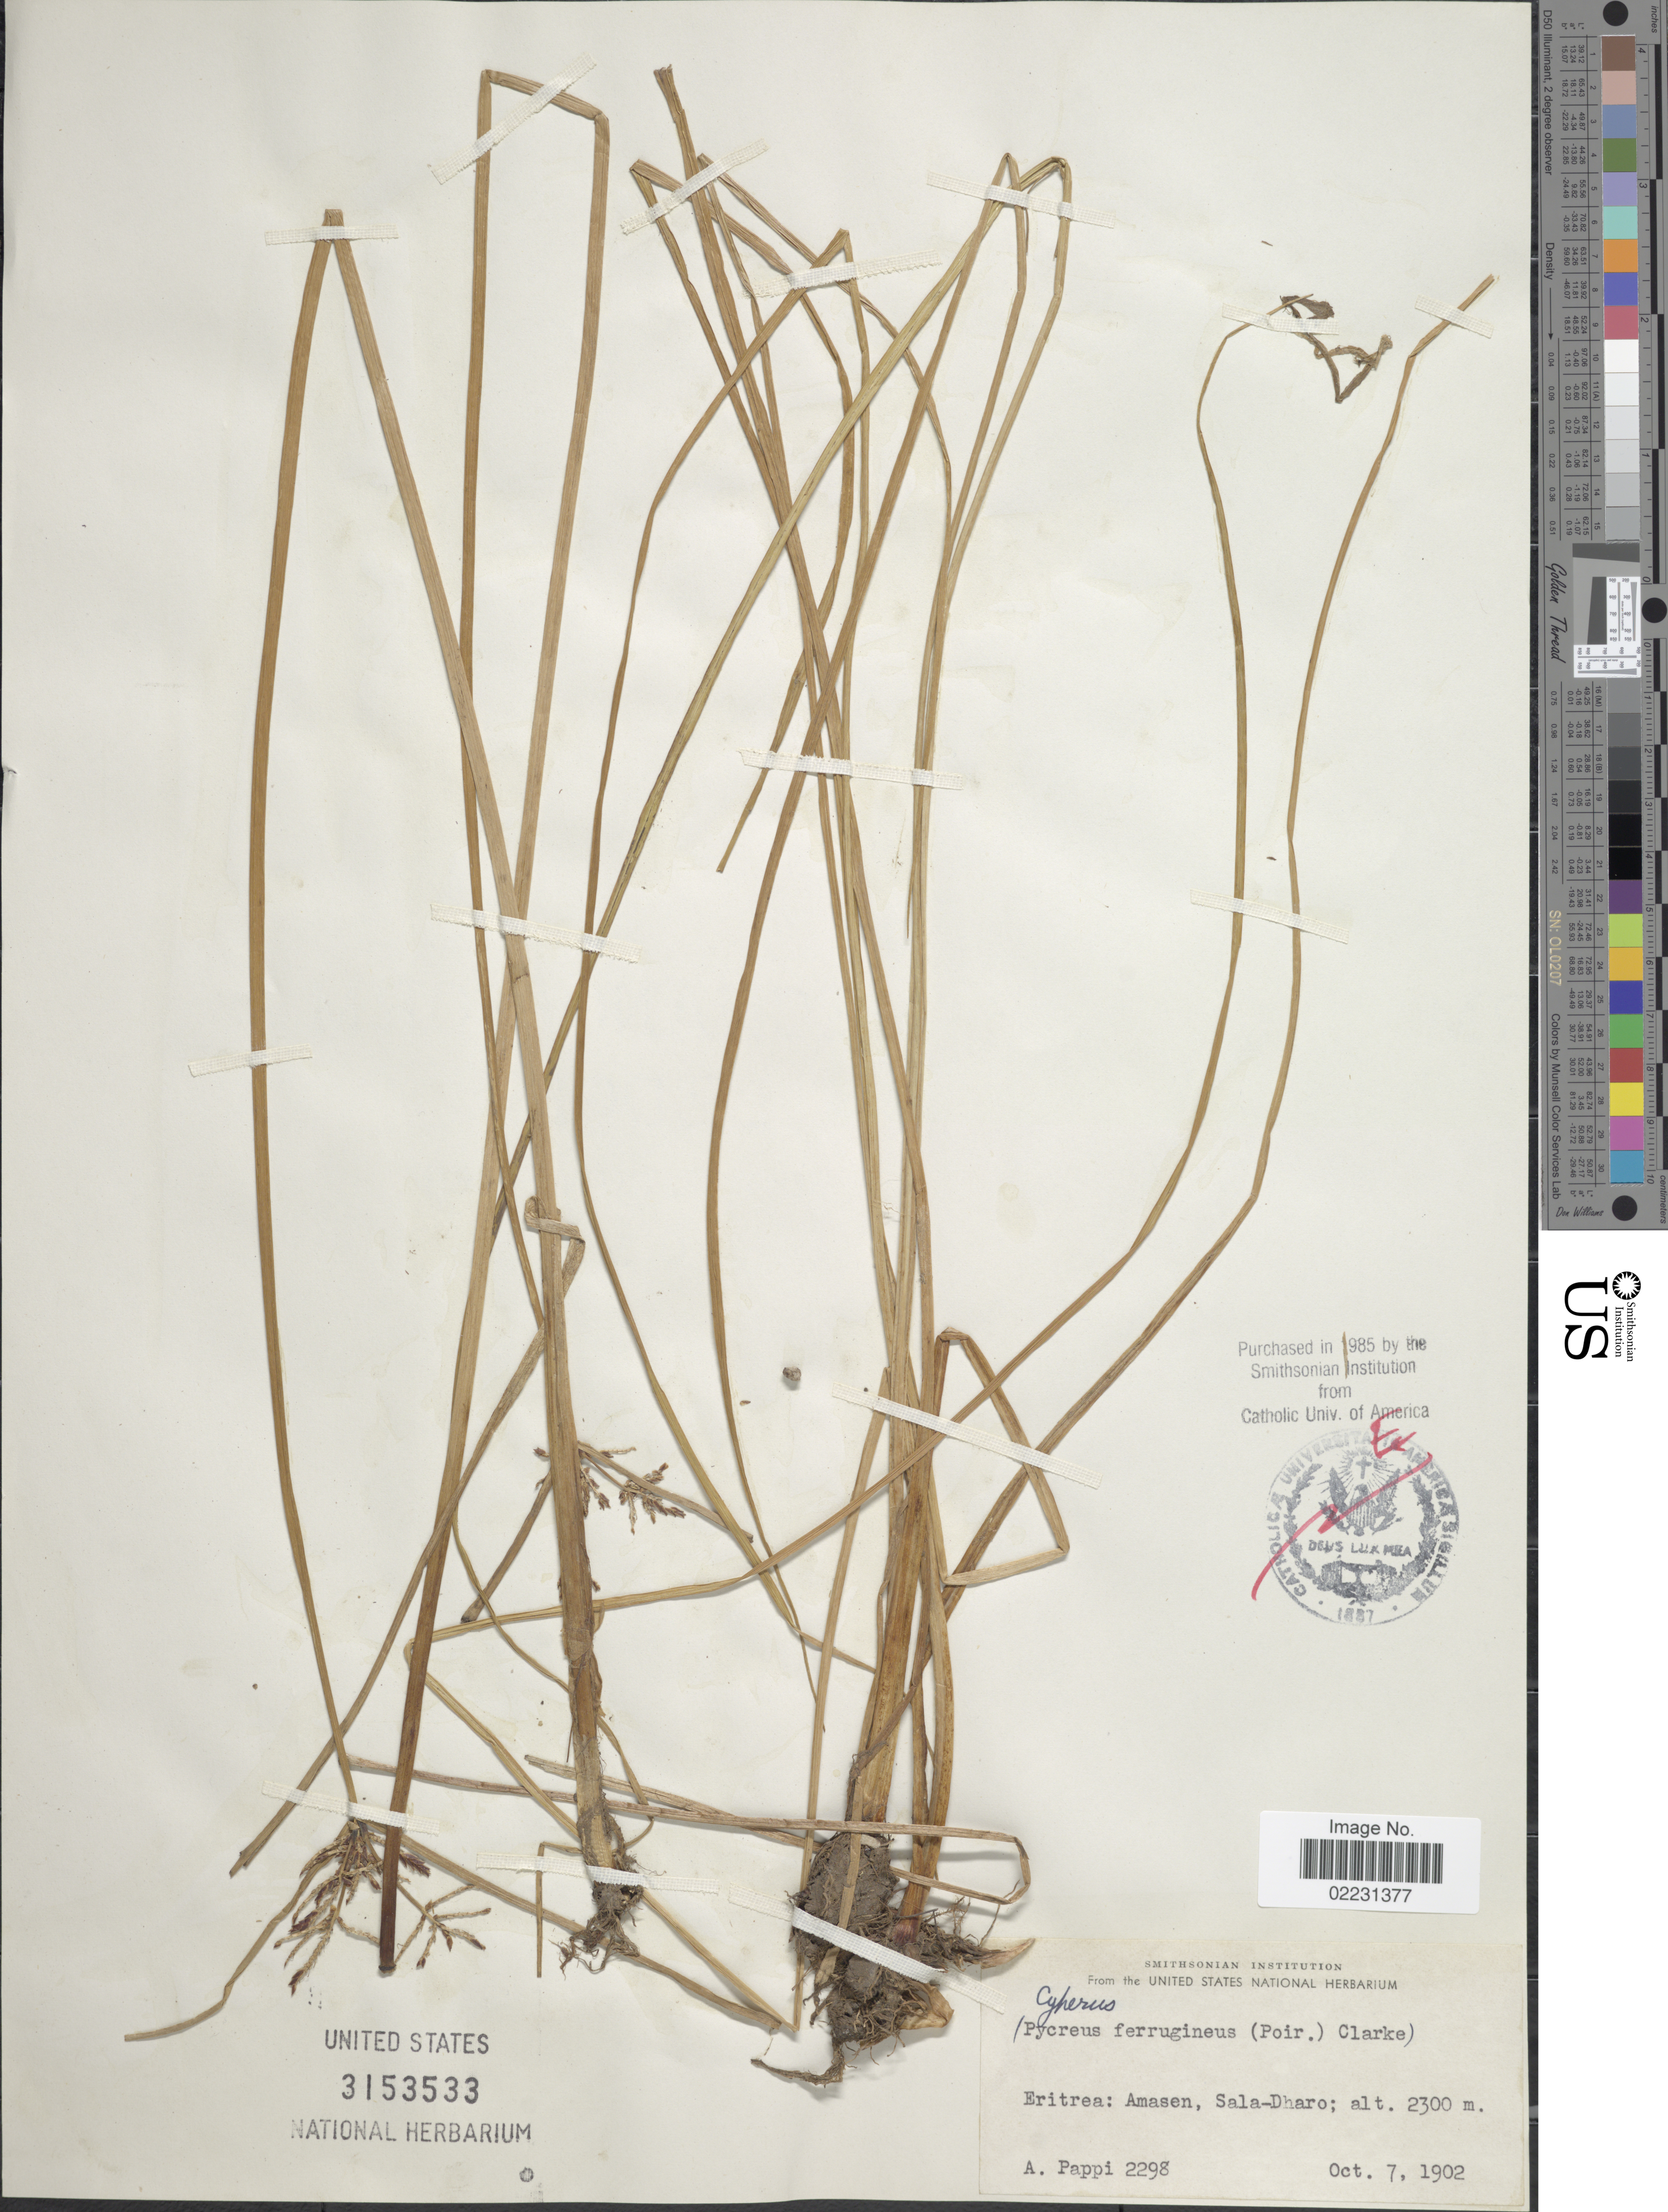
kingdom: Plantae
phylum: Tracheophyta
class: Liliopsida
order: Poales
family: Cyperaceae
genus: Cyperus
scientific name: Cyperus schimperianus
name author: Steud.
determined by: Strong, Mark T., (BOT), Smithsonian Institution - National Museum of Natural History (UNITED STATES)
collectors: A. Pappi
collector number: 2298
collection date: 1902-10-07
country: Eritrea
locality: Eritea: Amasen, Sala-Dharo.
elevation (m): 2300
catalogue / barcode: US 3153533